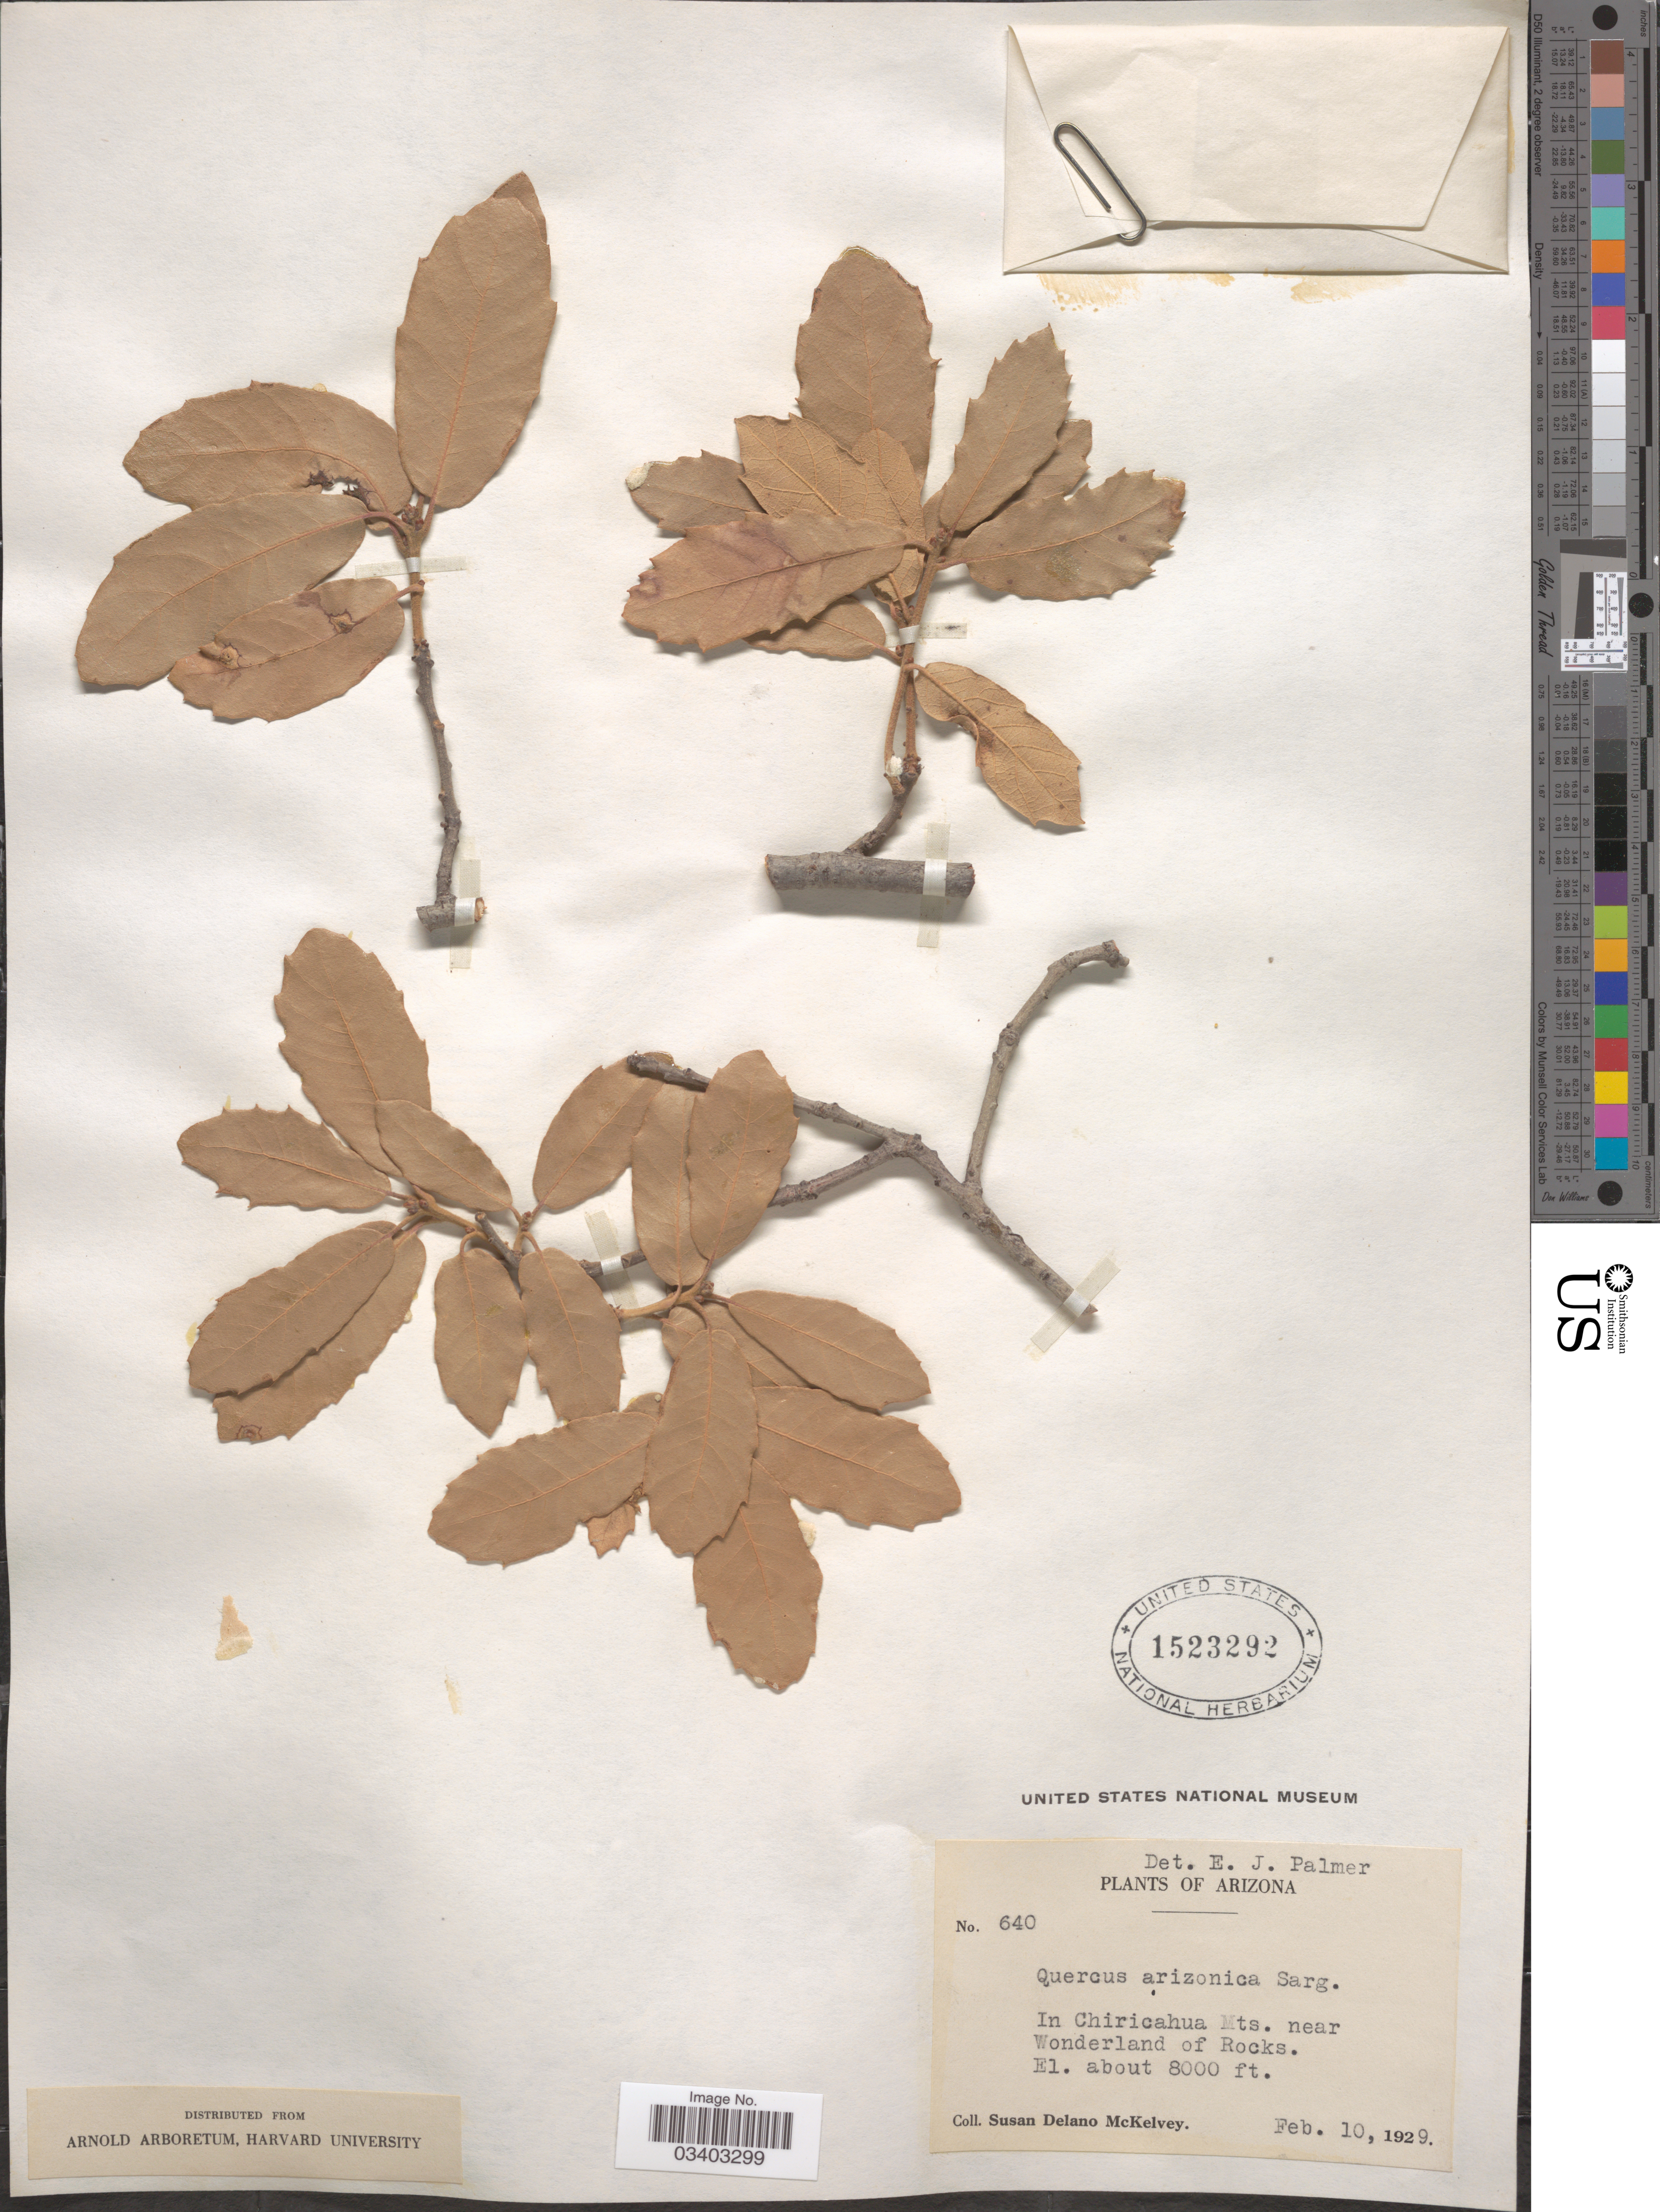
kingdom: Plantae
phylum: Tracheophyta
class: Magnoliopsida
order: Fagales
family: Fagaceae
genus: Quercus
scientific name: Quercus arizonica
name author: Sarg.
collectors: S. A. McKelvey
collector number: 640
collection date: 1929-02-10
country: United States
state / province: Arizona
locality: In Chiricahua Mts. near Wonderland of Rocks.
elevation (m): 2438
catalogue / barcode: US 1523292